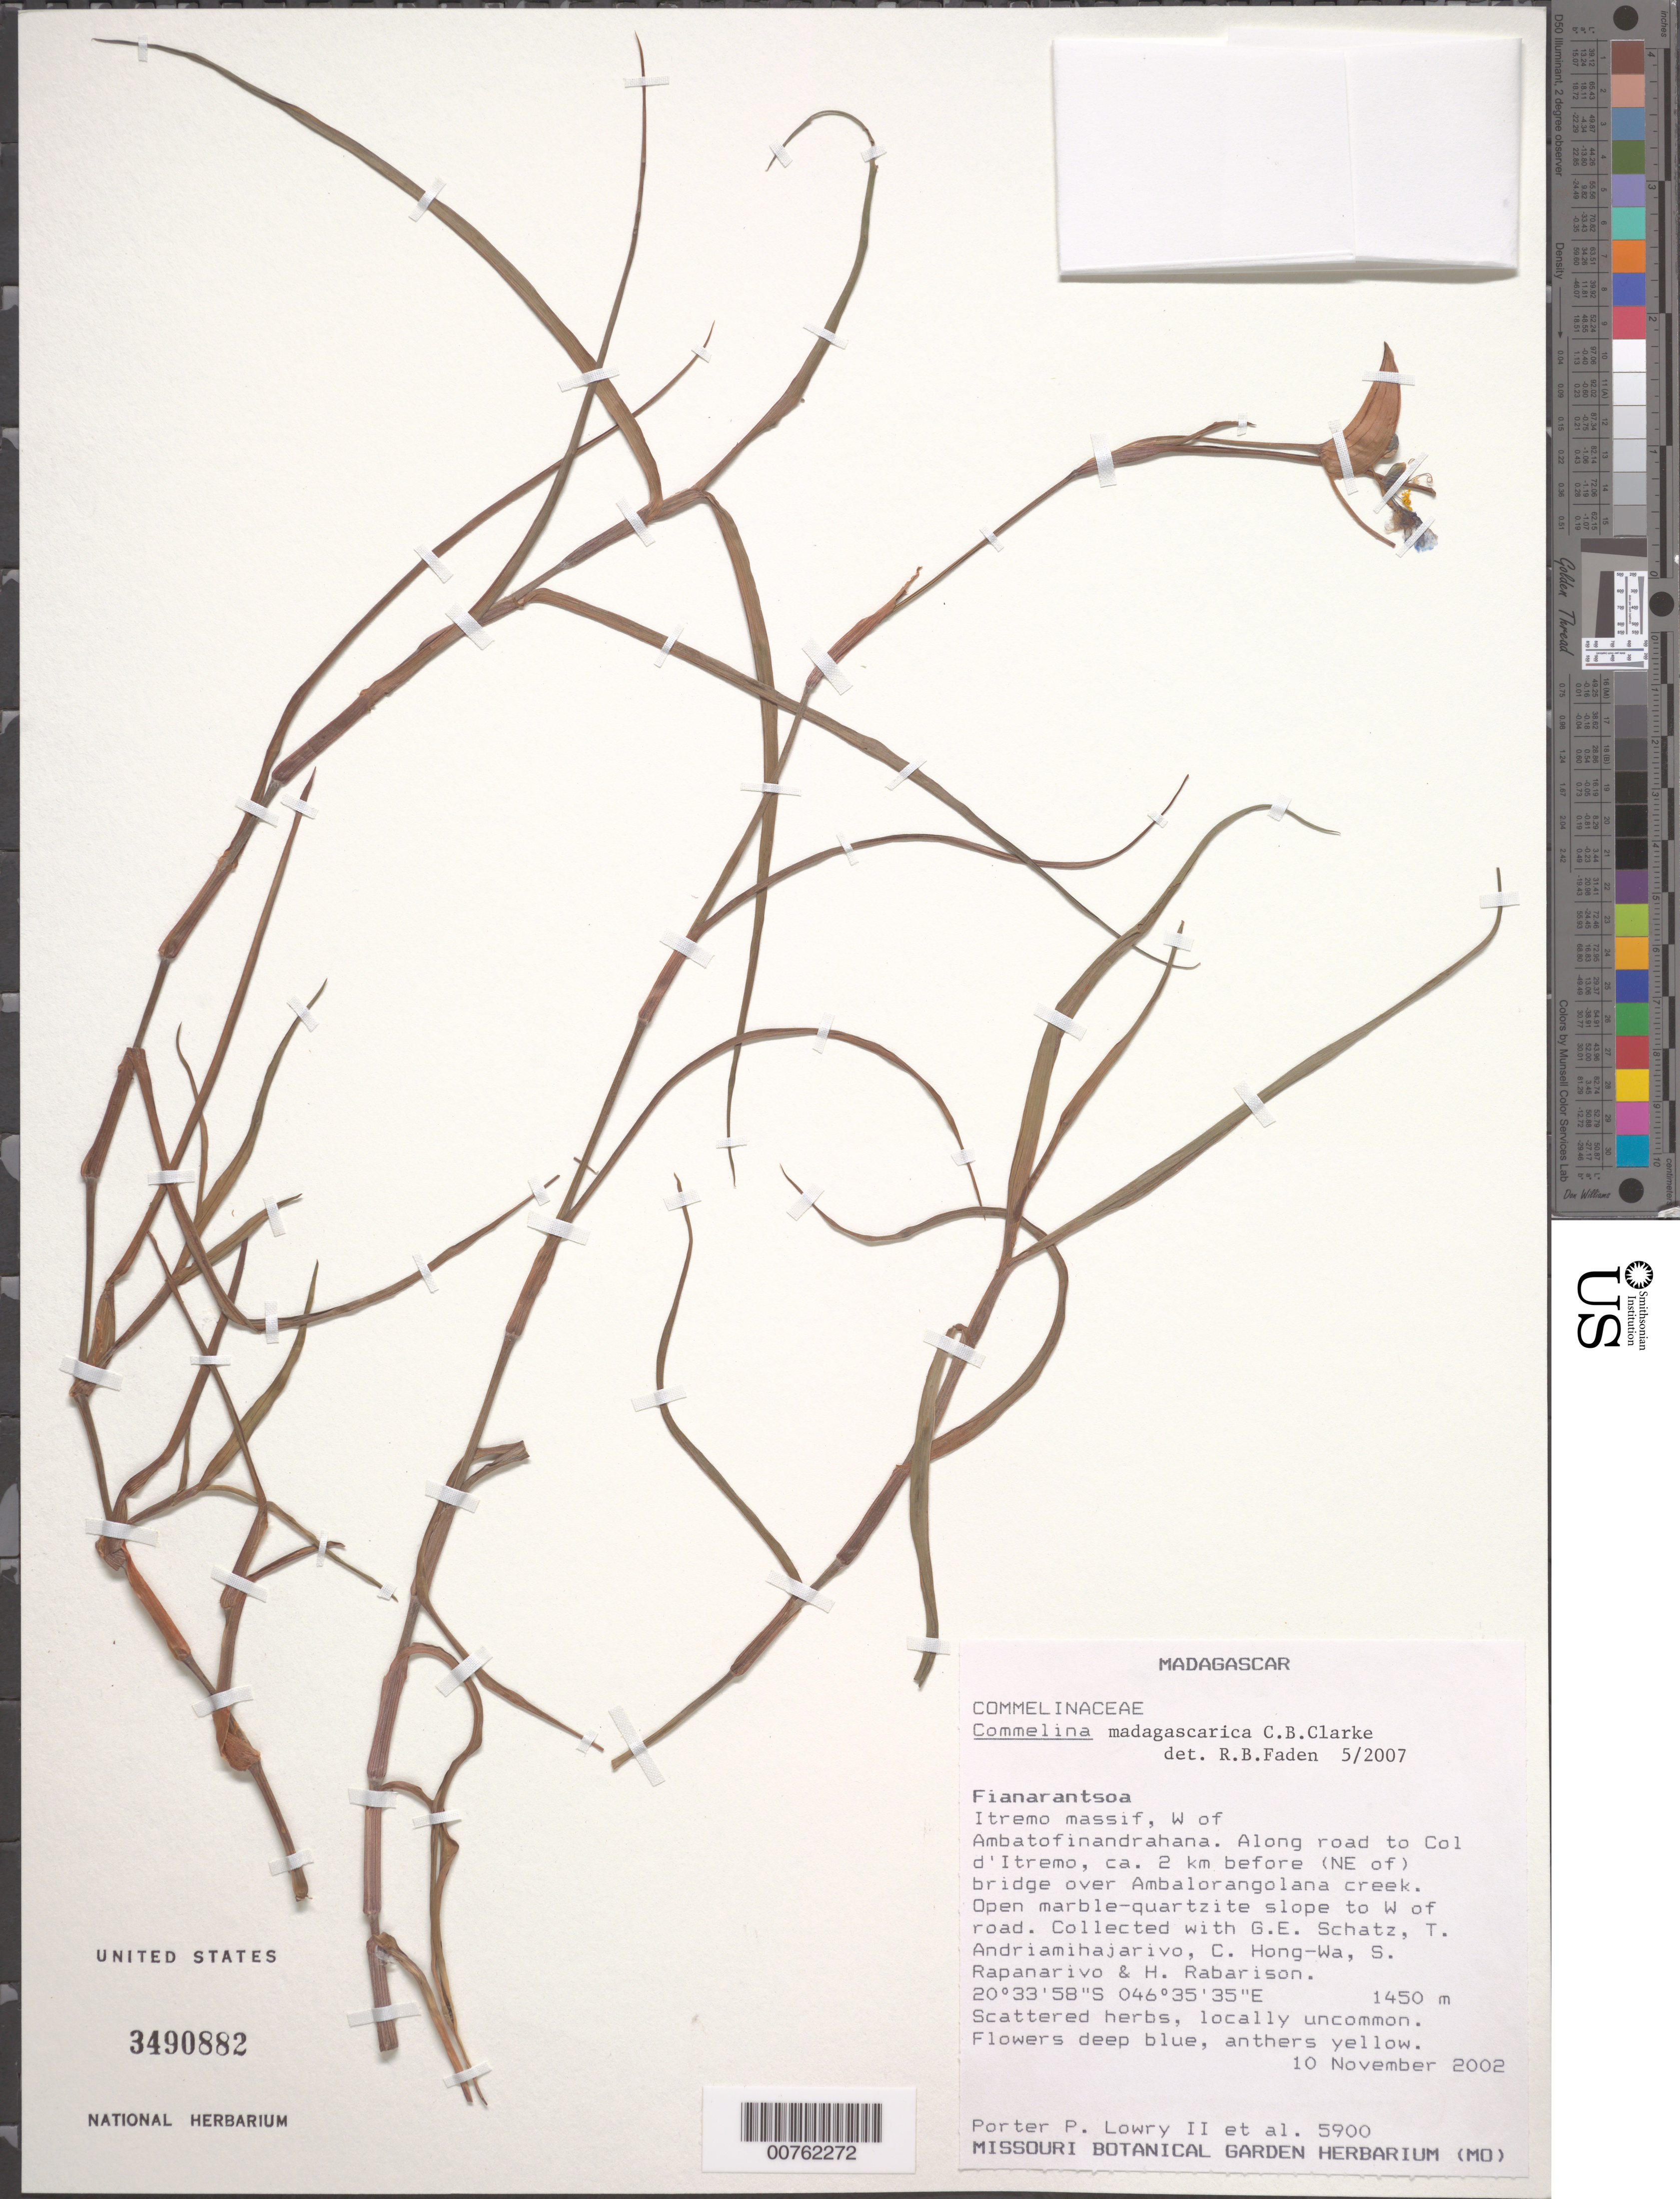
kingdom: Plantae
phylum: Tracheophyta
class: Liliopsida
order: Commelinales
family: Commelinaceae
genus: Commelina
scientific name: Commelina madagascarica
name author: C.B. Clarke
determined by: Faden, Robert B., (US), Smithsonian Institution - National Museum of Natural History (UNITED STATES)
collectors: G. Schatz et al.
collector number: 5900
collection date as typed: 10 Nov 2002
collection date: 2002-11-10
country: Madagascar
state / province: Amoron'i Mania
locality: Itremo massif, W of Ambatofinandrahana. Along road to Col d'Itremo, ca. 2 km before (NE of) bridge over Ambalorangolana creek. Open marble-quartxite slope to W of road.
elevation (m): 1450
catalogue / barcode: US 3490882